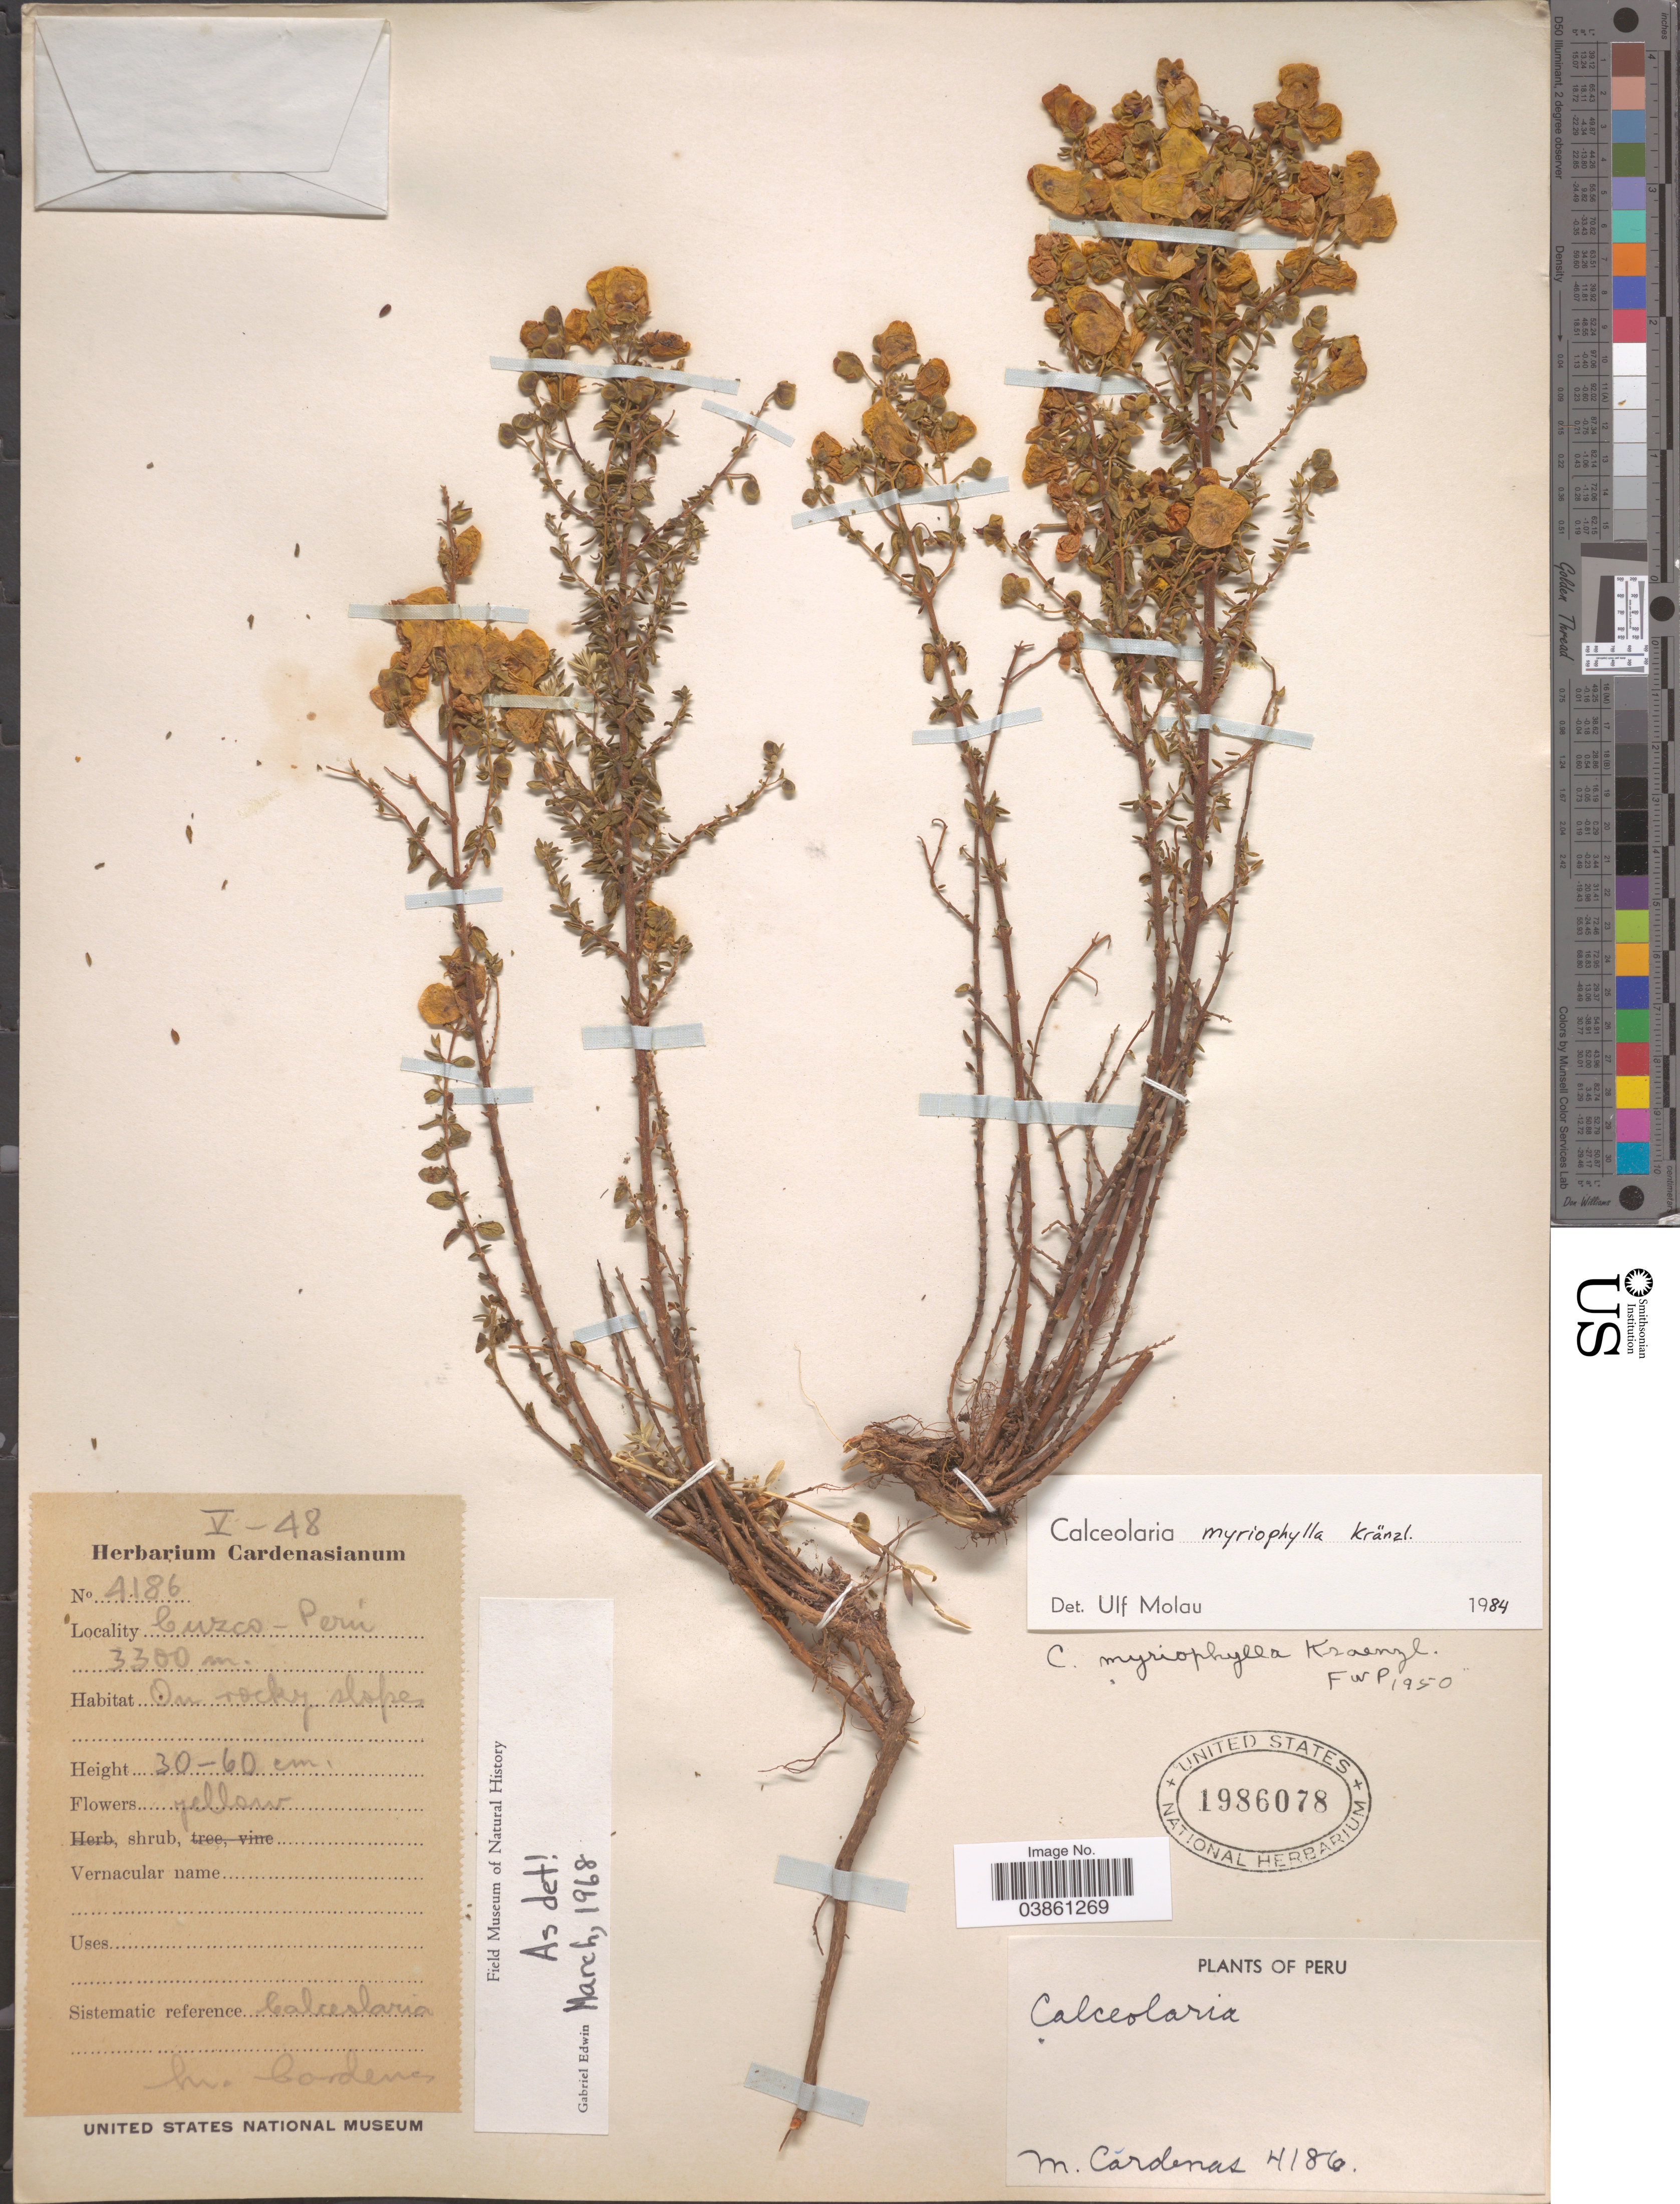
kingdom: Plantae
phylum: Tracheophyta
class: Magnoliopsida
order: Lamiales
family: Calceolariaceae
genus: Calceolaria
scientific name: Calceolaria myriophylla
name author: Kraenzl.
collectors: M. Cárdenas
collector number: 4186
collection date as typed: Transcribed d/m/y: /5/48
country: Peru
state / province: Cusco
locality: Cuzco.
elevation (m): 3300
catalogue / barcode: US 1986078